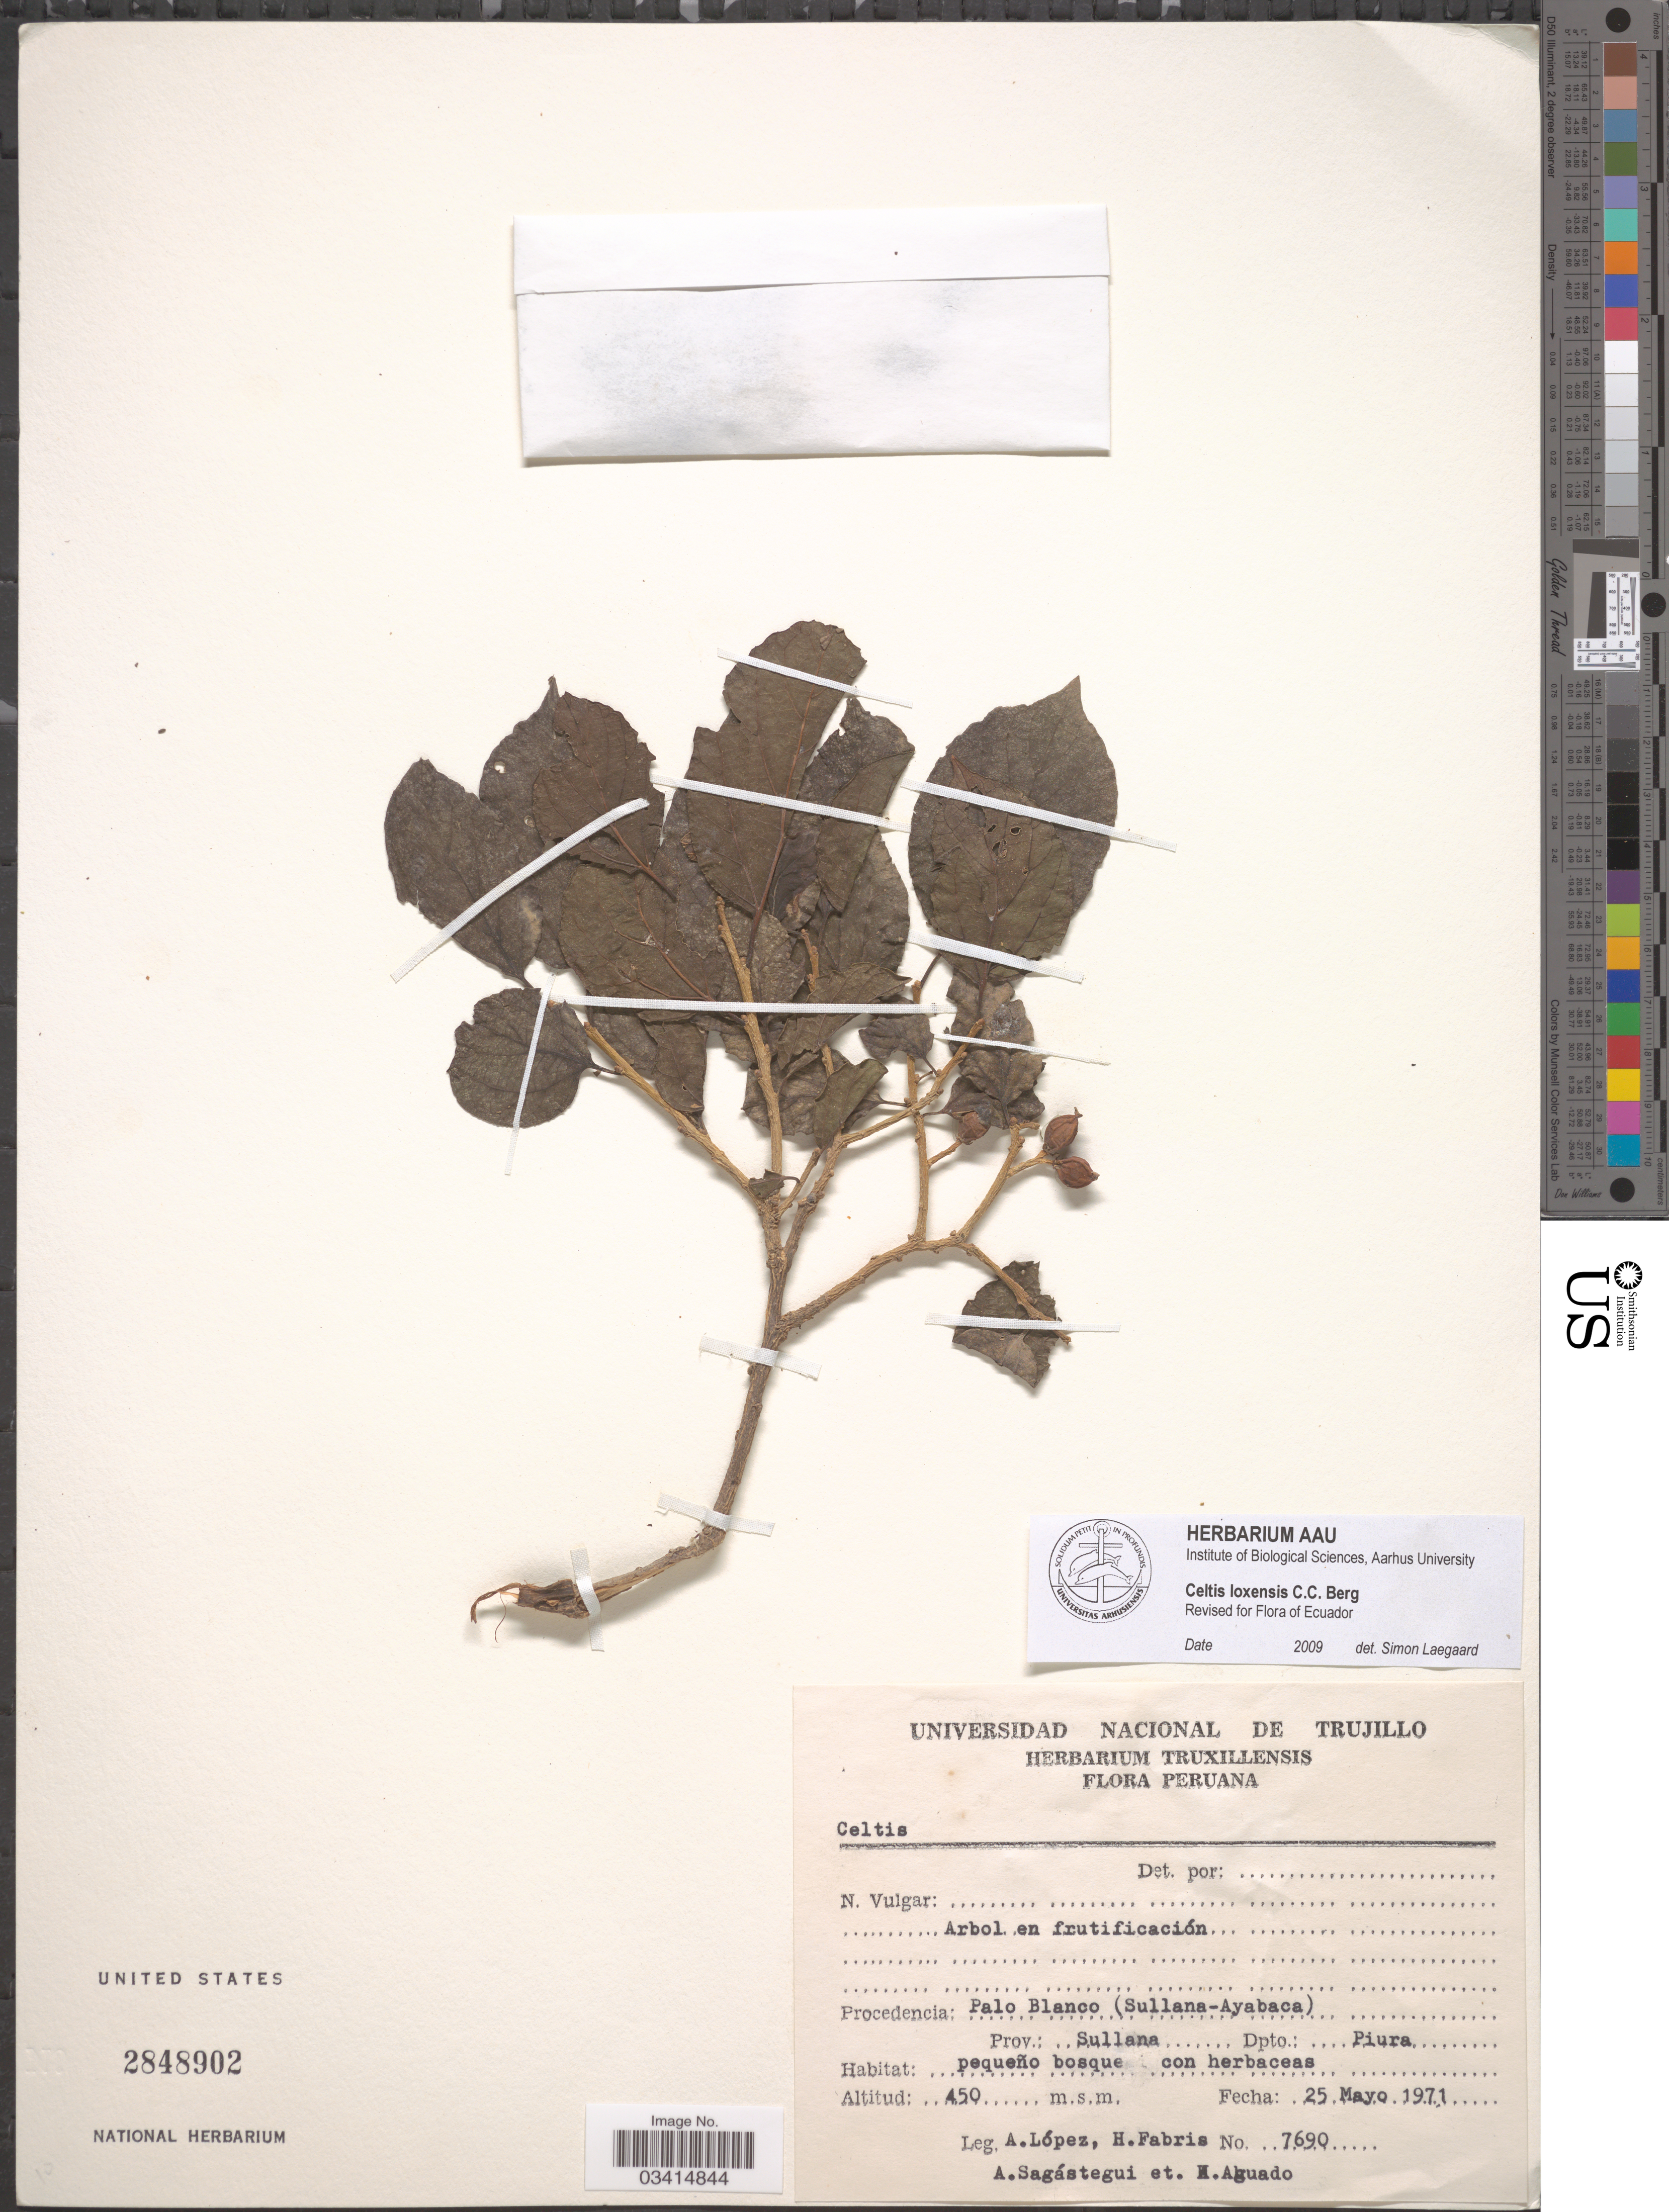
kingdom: Plantae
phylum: Tracheophyta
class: Magnoliopsida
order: Rosales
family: Cannabaceae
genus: Celtis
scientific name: Celtis loxensis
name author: C.C. Berg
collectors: A. López, H. Fabris, A. Sagastegui & H. Aguado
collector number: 7690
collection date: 1971-05-25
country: Peru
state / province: Piura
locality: Procedencia: Palo Blanco (Sullana-Ayabaca). Prov.: Sullana. Dpto.: Piura.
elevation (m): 450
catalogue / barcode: US 2848902